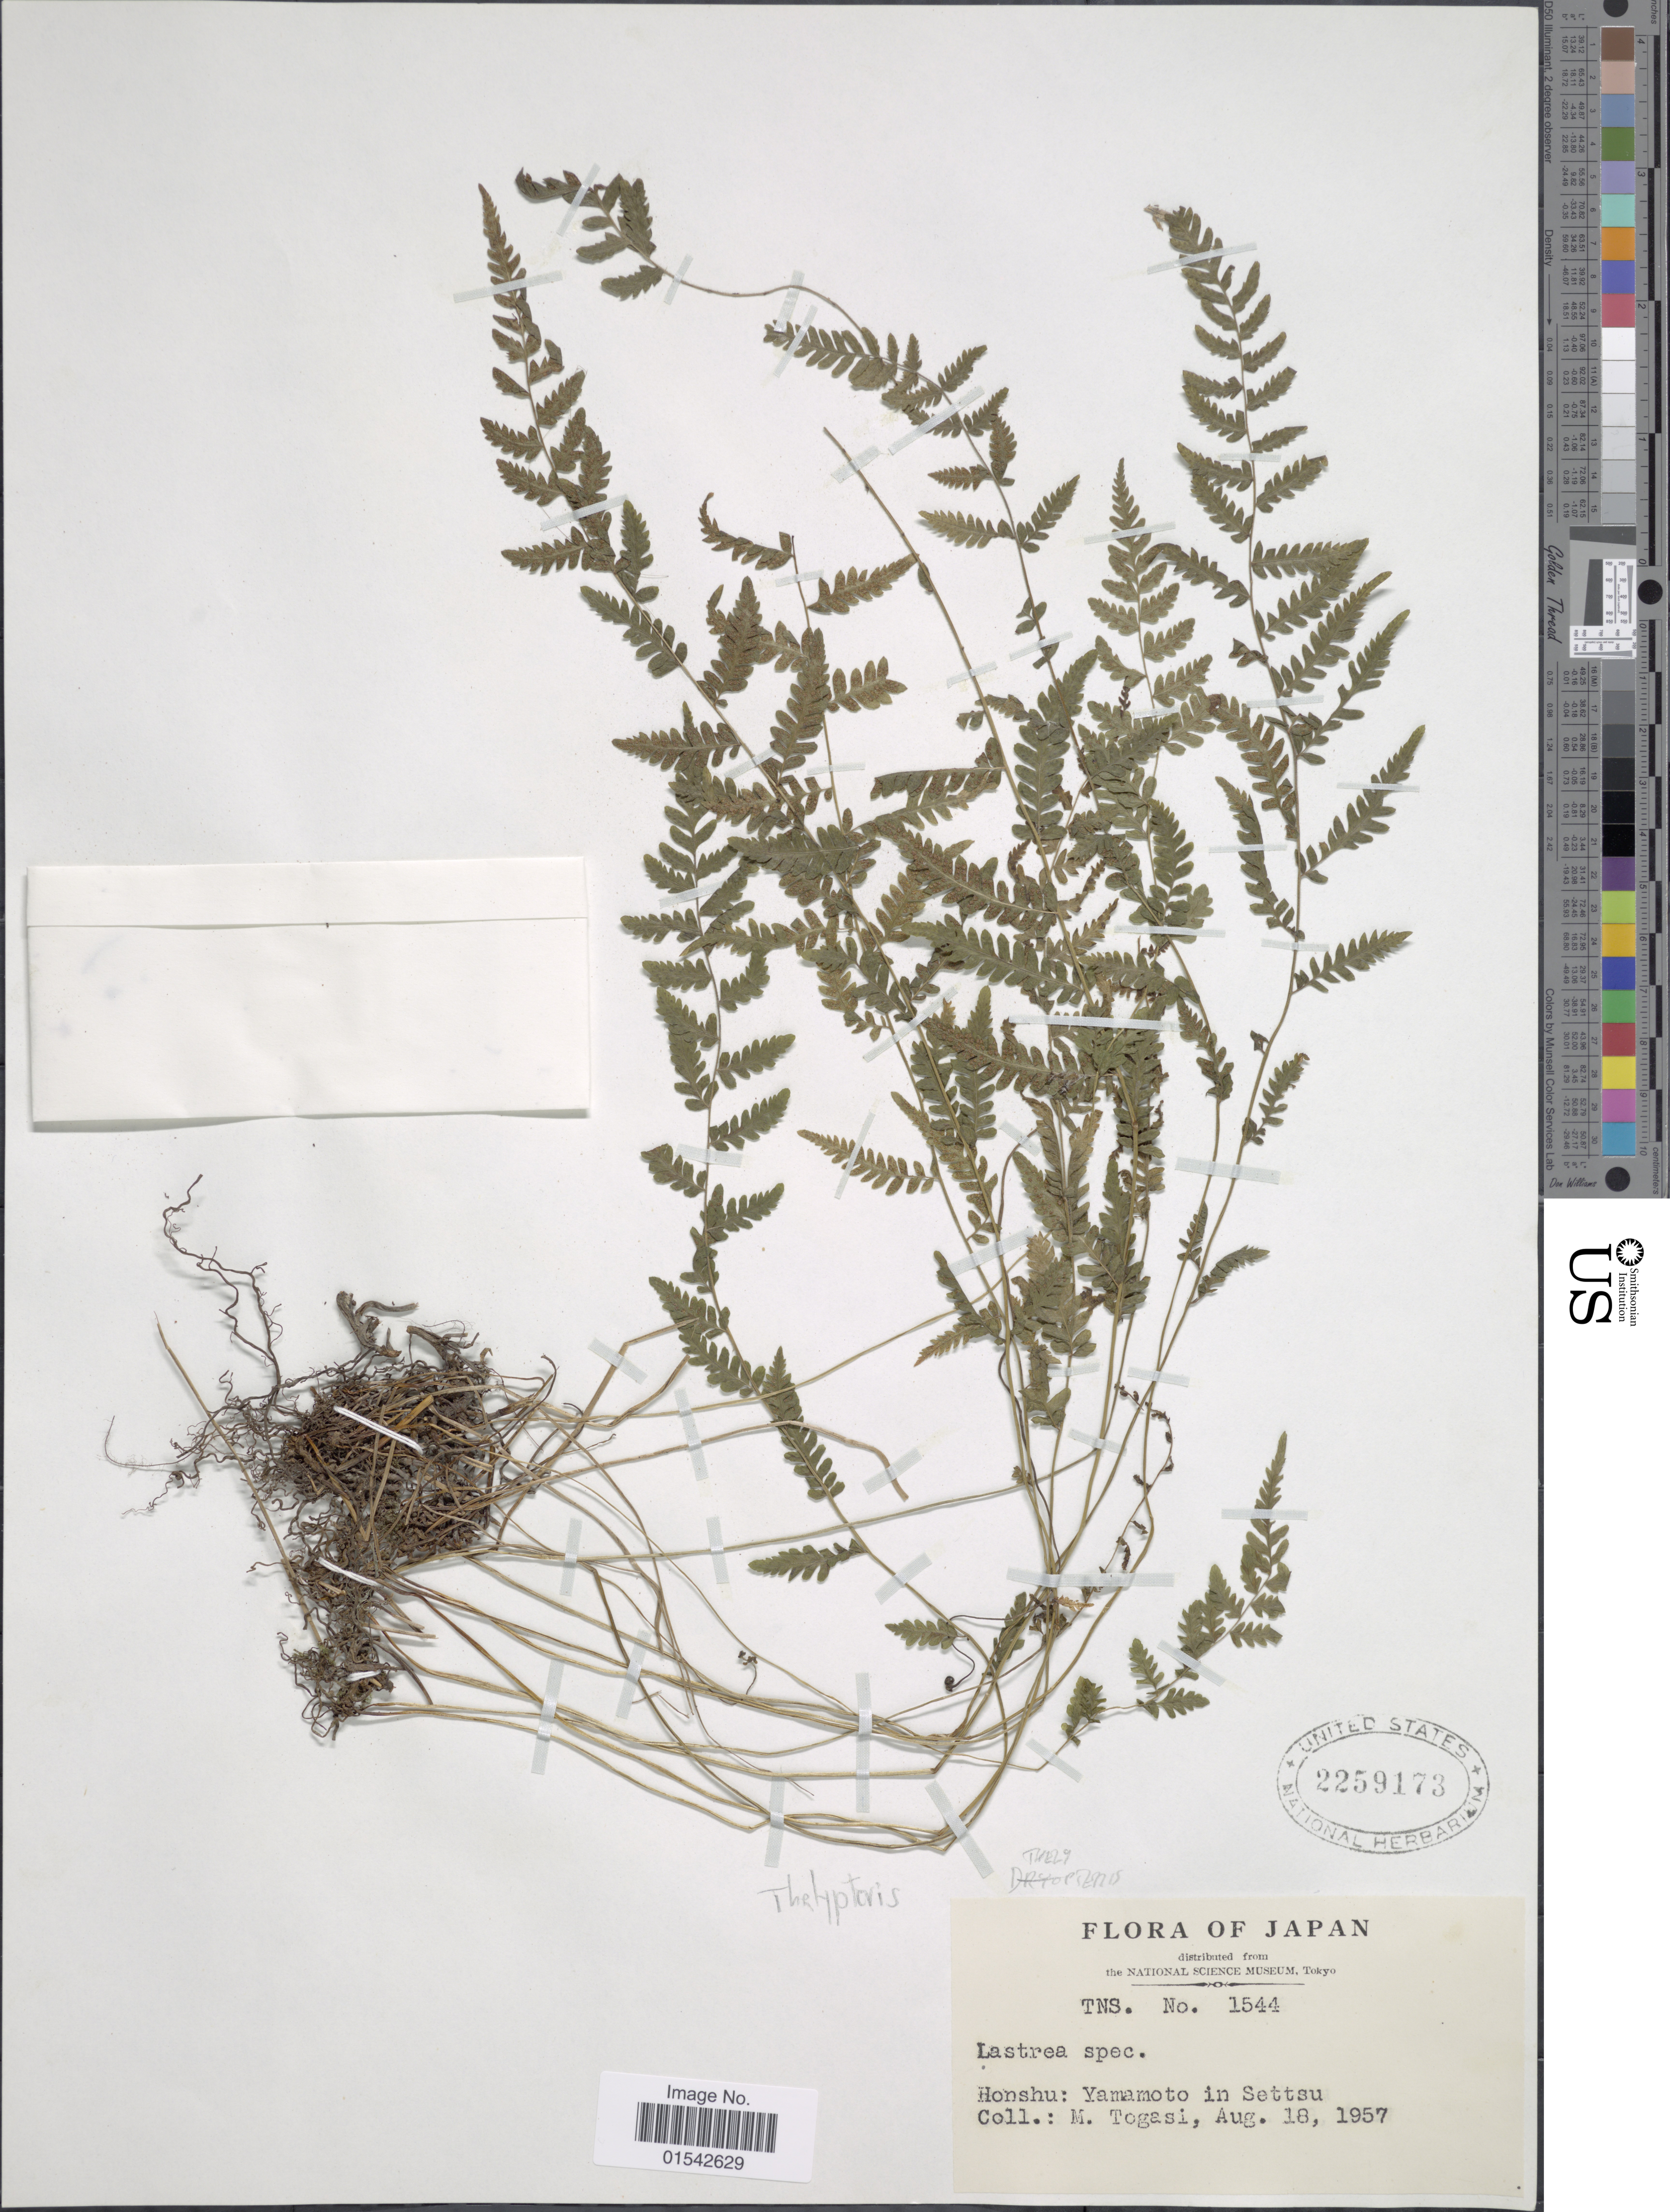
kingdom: Plantae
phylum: Tracheophyta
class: Polypodiopsida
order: Polypodiales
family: Thelypteridaceae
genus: Cyclosorus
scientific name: Cyclosorus sp.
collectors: M. Togasi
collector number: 1544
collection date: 1957-08-18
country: Japan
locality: Honshu: Yamamoto in Settsu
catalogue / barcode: US 2259173